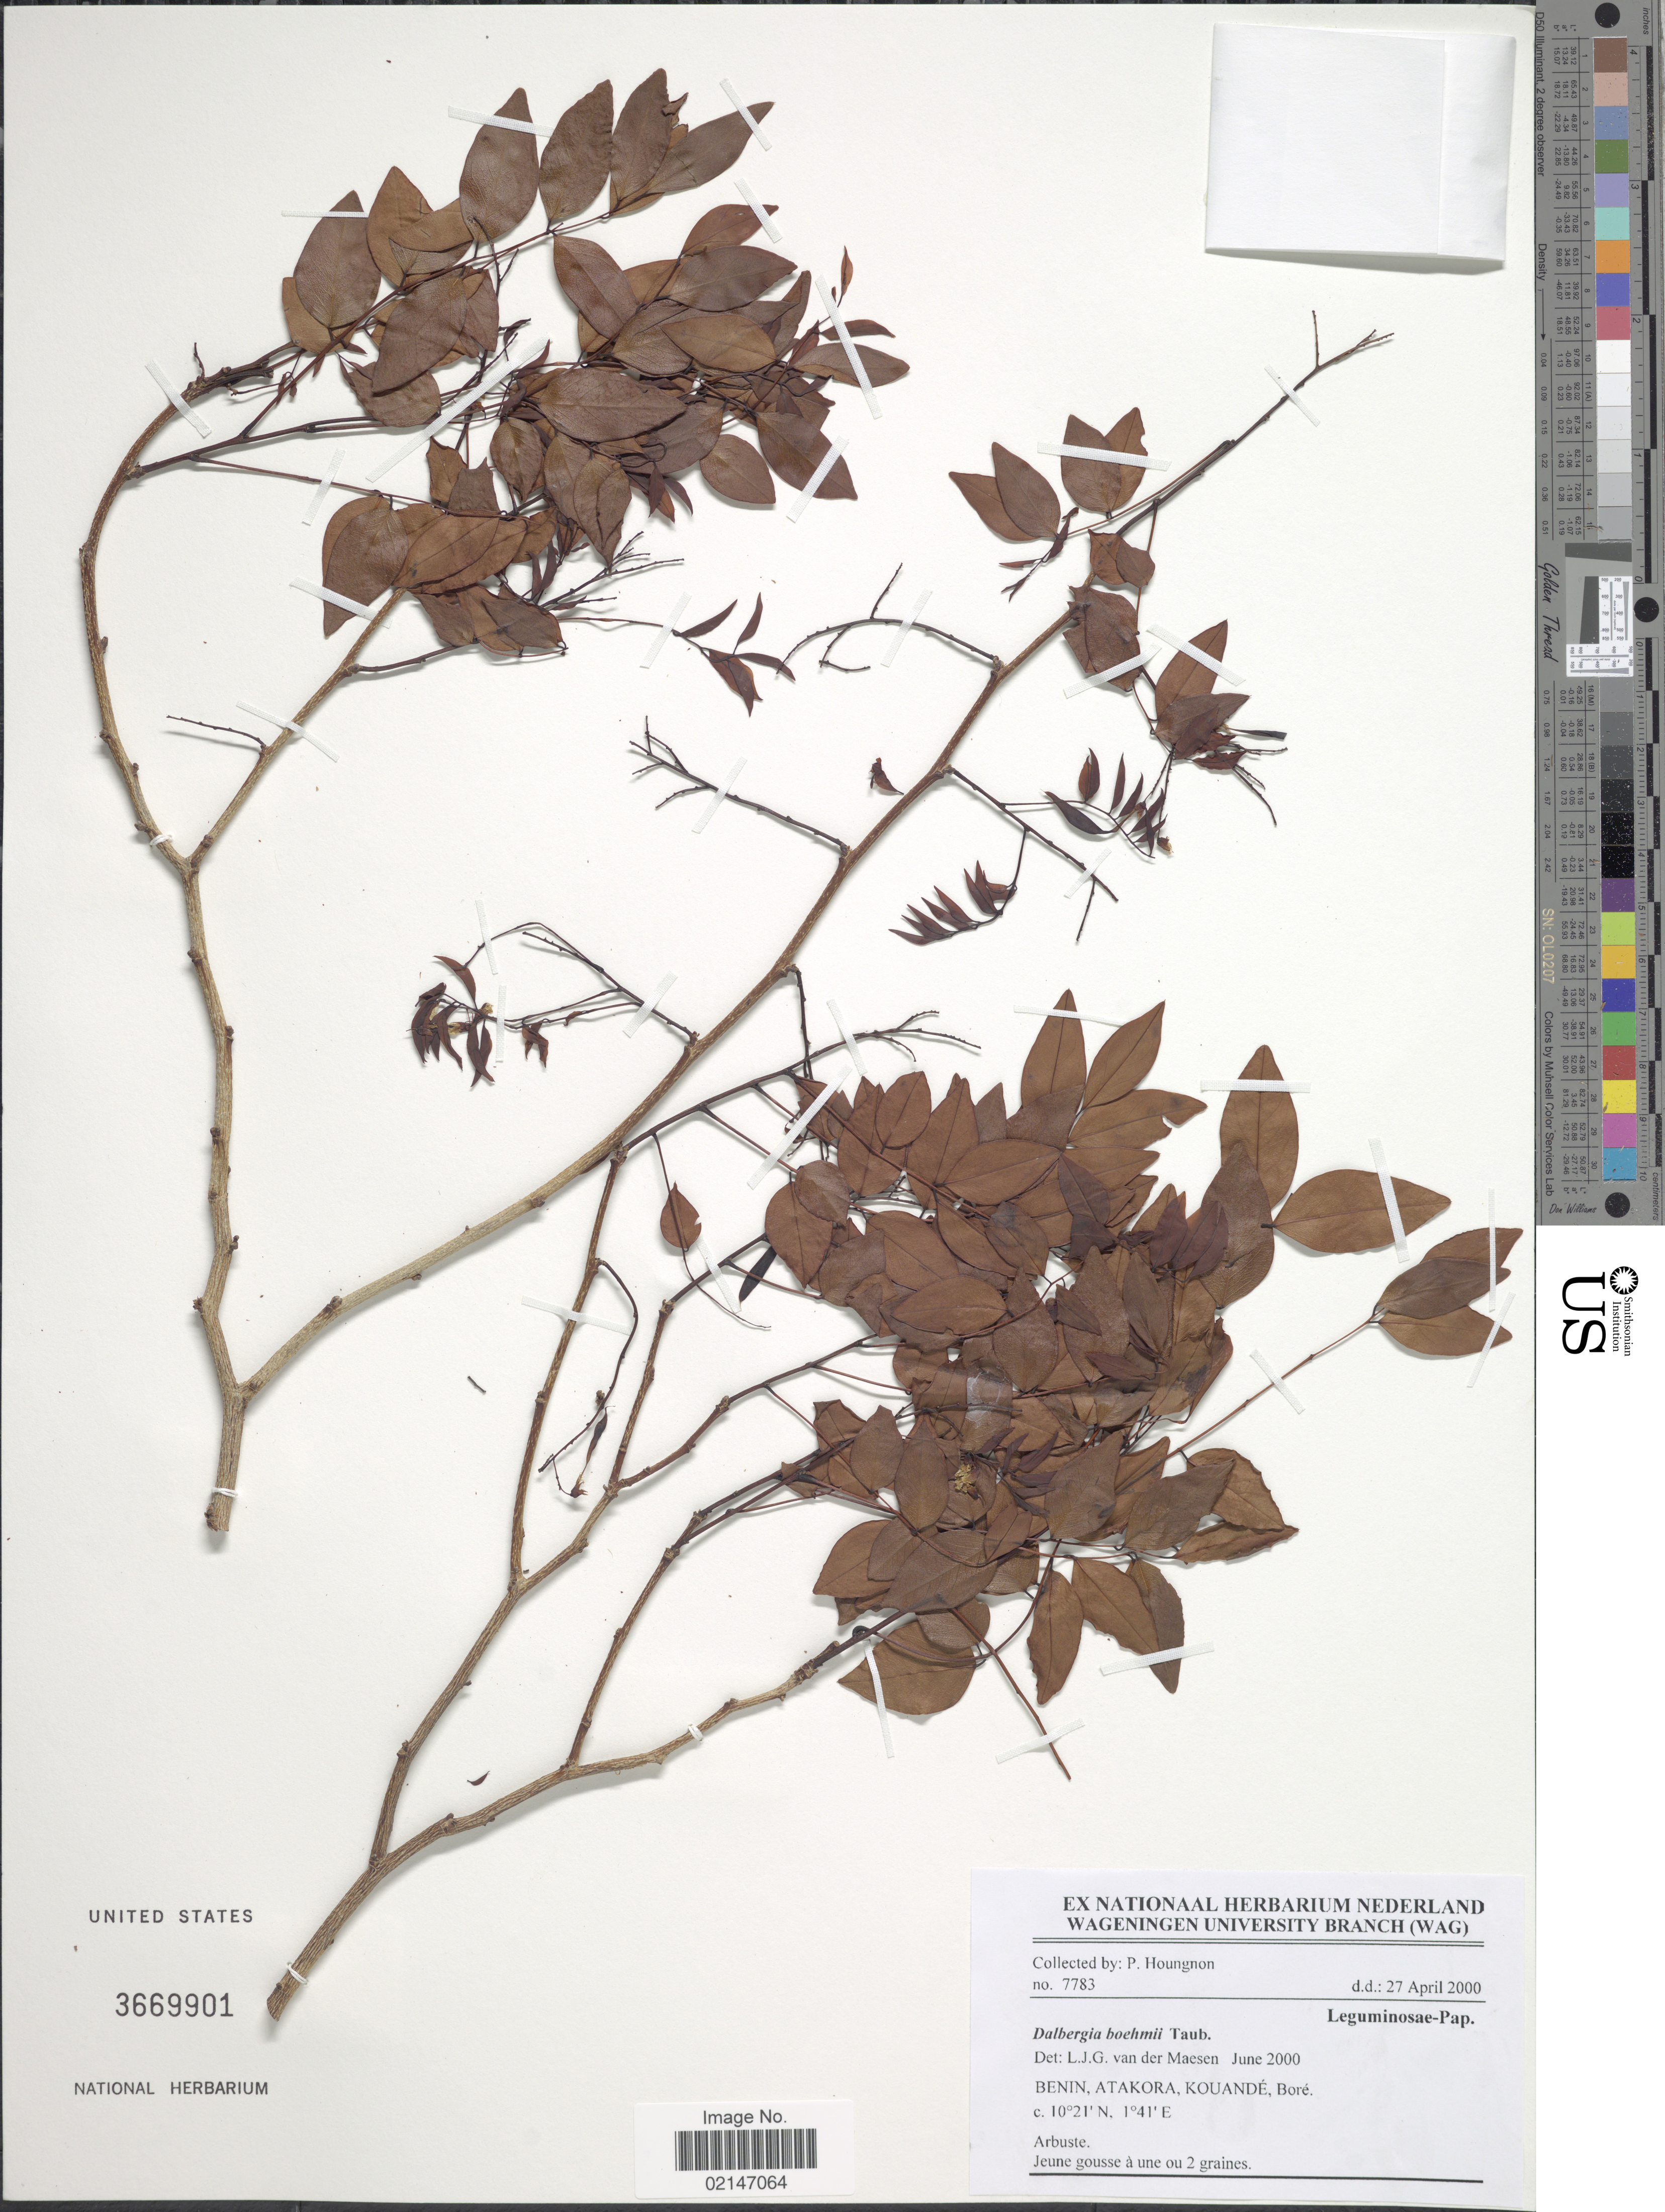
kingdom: Plantae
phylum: Tracheophyta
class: Magnoliopsida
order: Fabales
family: Fabaceae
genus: Dalbergia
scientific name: Dalbergia boehmii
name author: Taub.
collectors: P. Houngnon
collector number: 7783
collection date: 2000-04-27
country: Benin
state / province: Atakora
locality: Kouande, Bore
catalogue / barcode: US 3669901